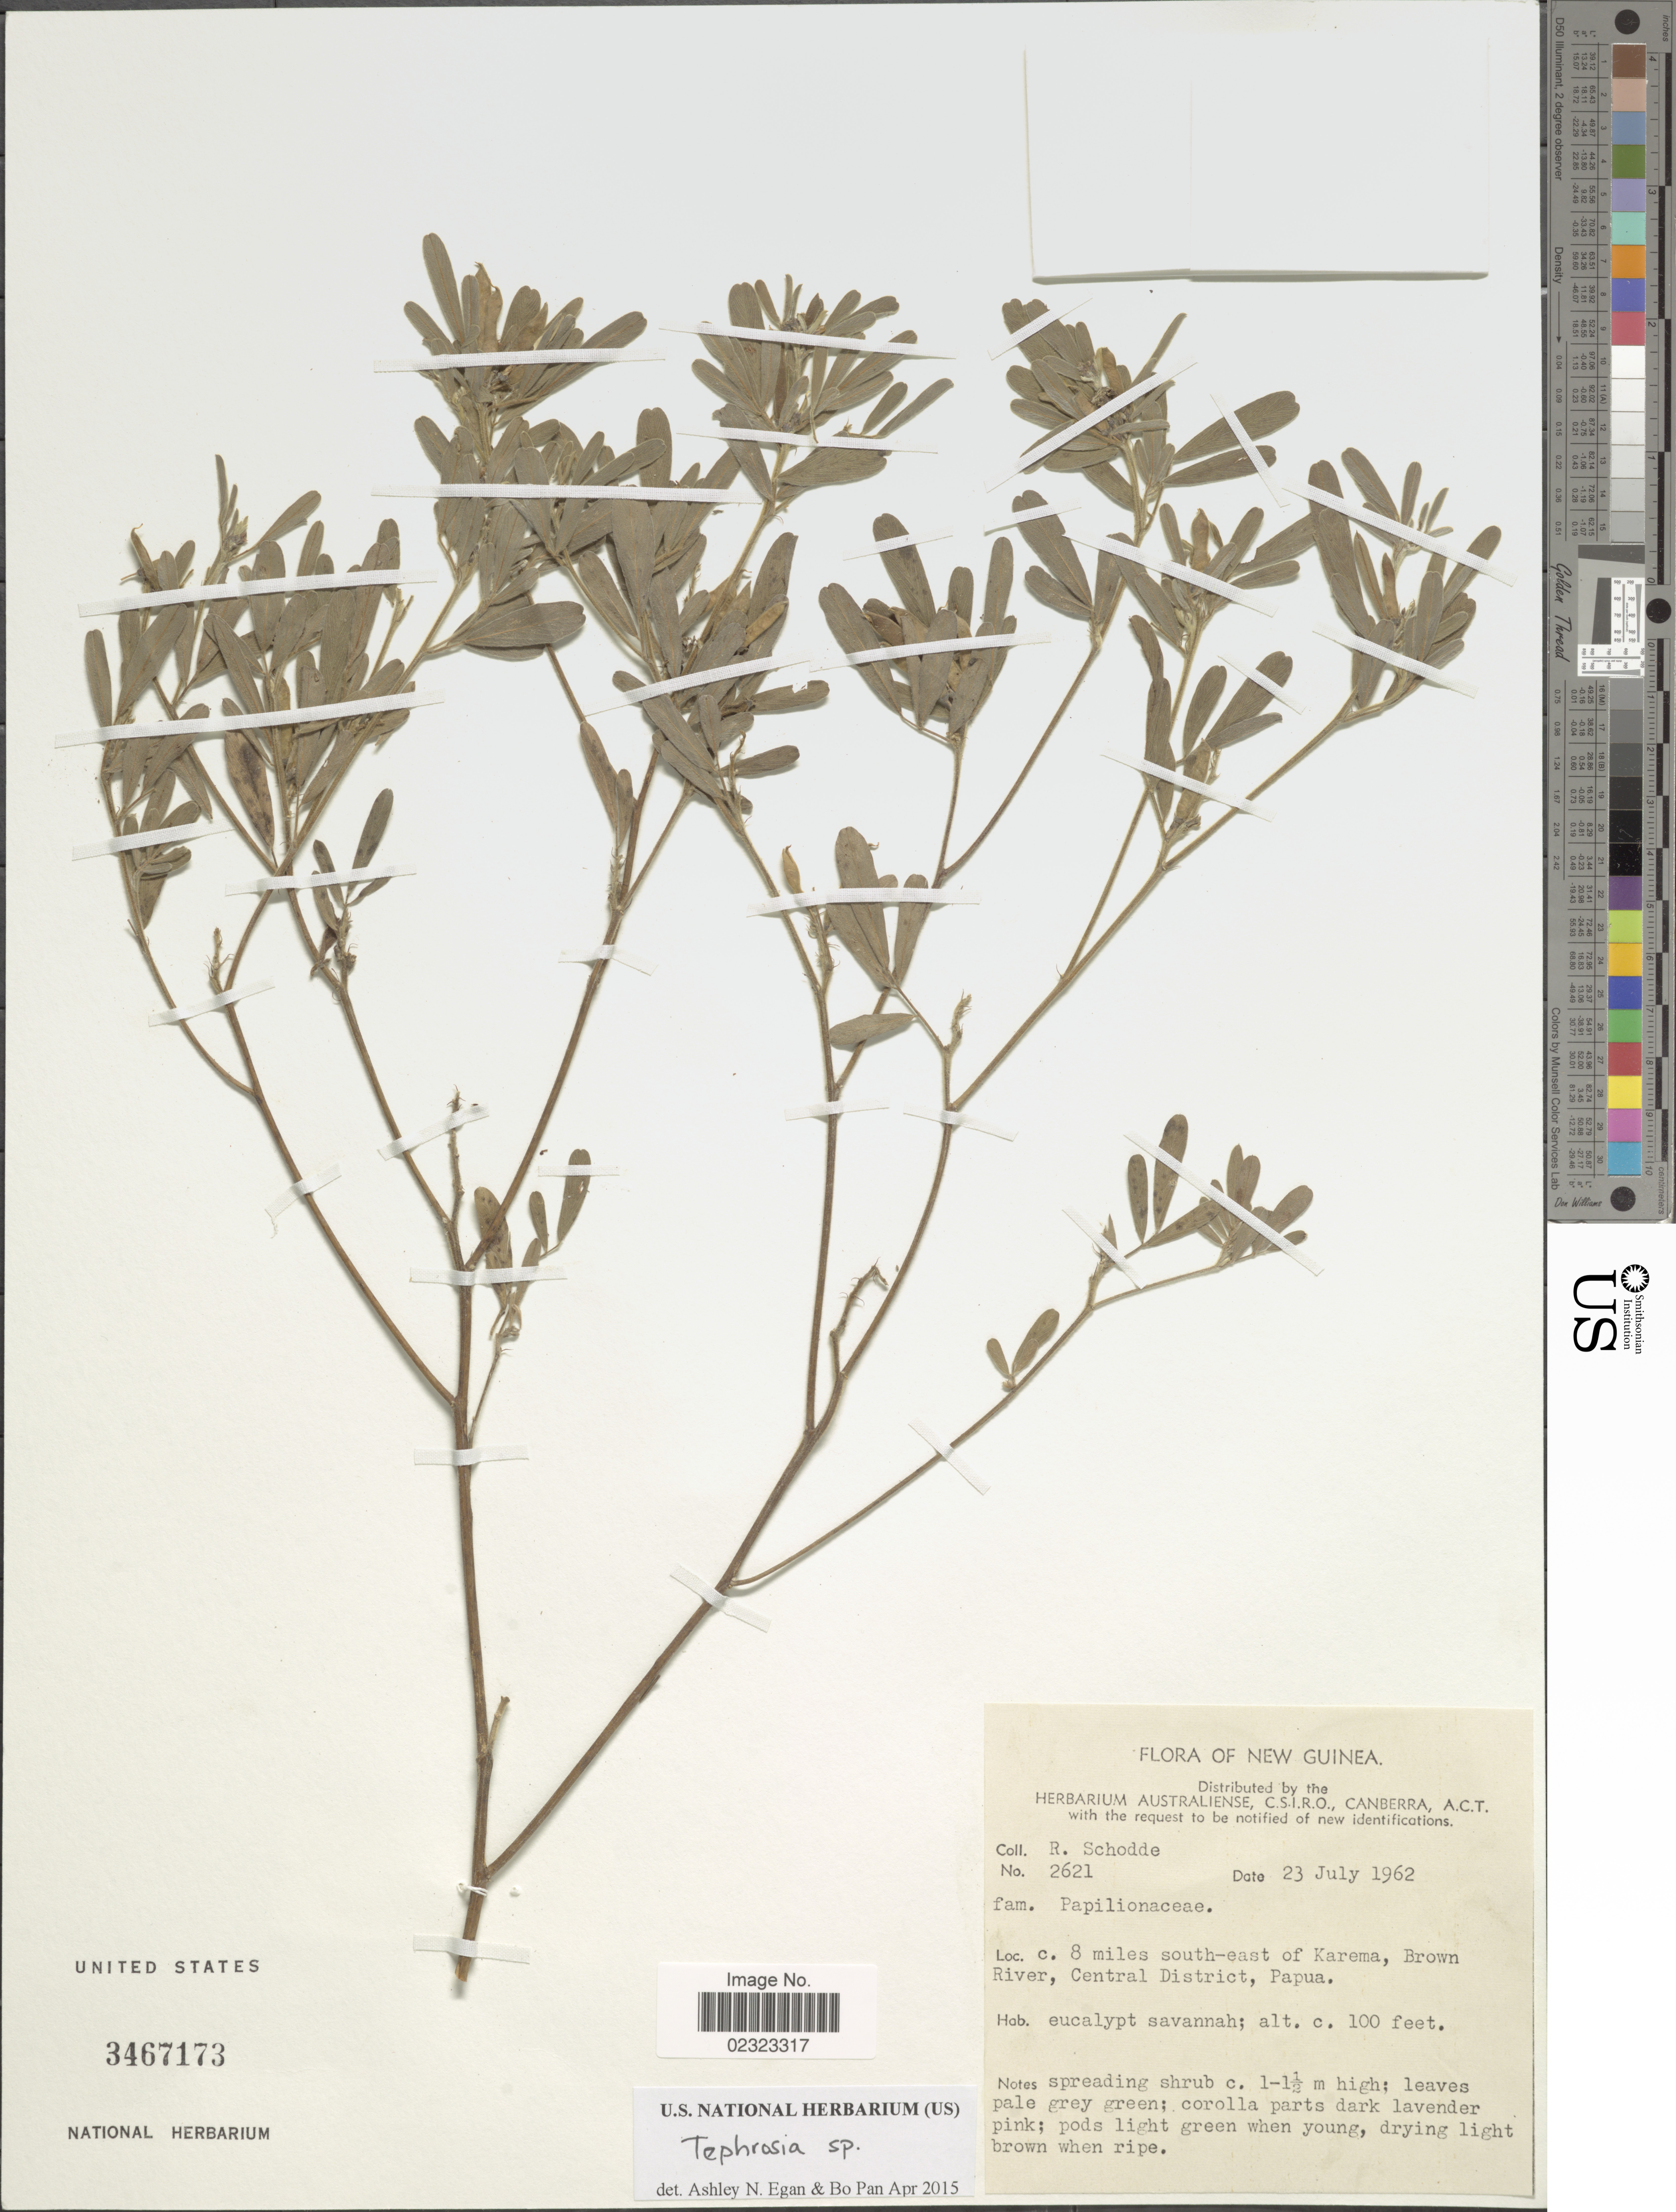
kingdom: Plantae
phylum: Tracheophyta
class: Magnoliopsida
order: Fabales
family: Fabaceae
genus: Tephrosia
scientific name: Tephrosia sp.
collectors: R. Schodde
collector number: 2621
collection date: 1962-07-23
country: Papua New Guinea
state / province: Central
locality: C. 8 miles south-east of Karema, Brown River, Papua.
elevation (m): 30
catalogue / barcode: US 3467173